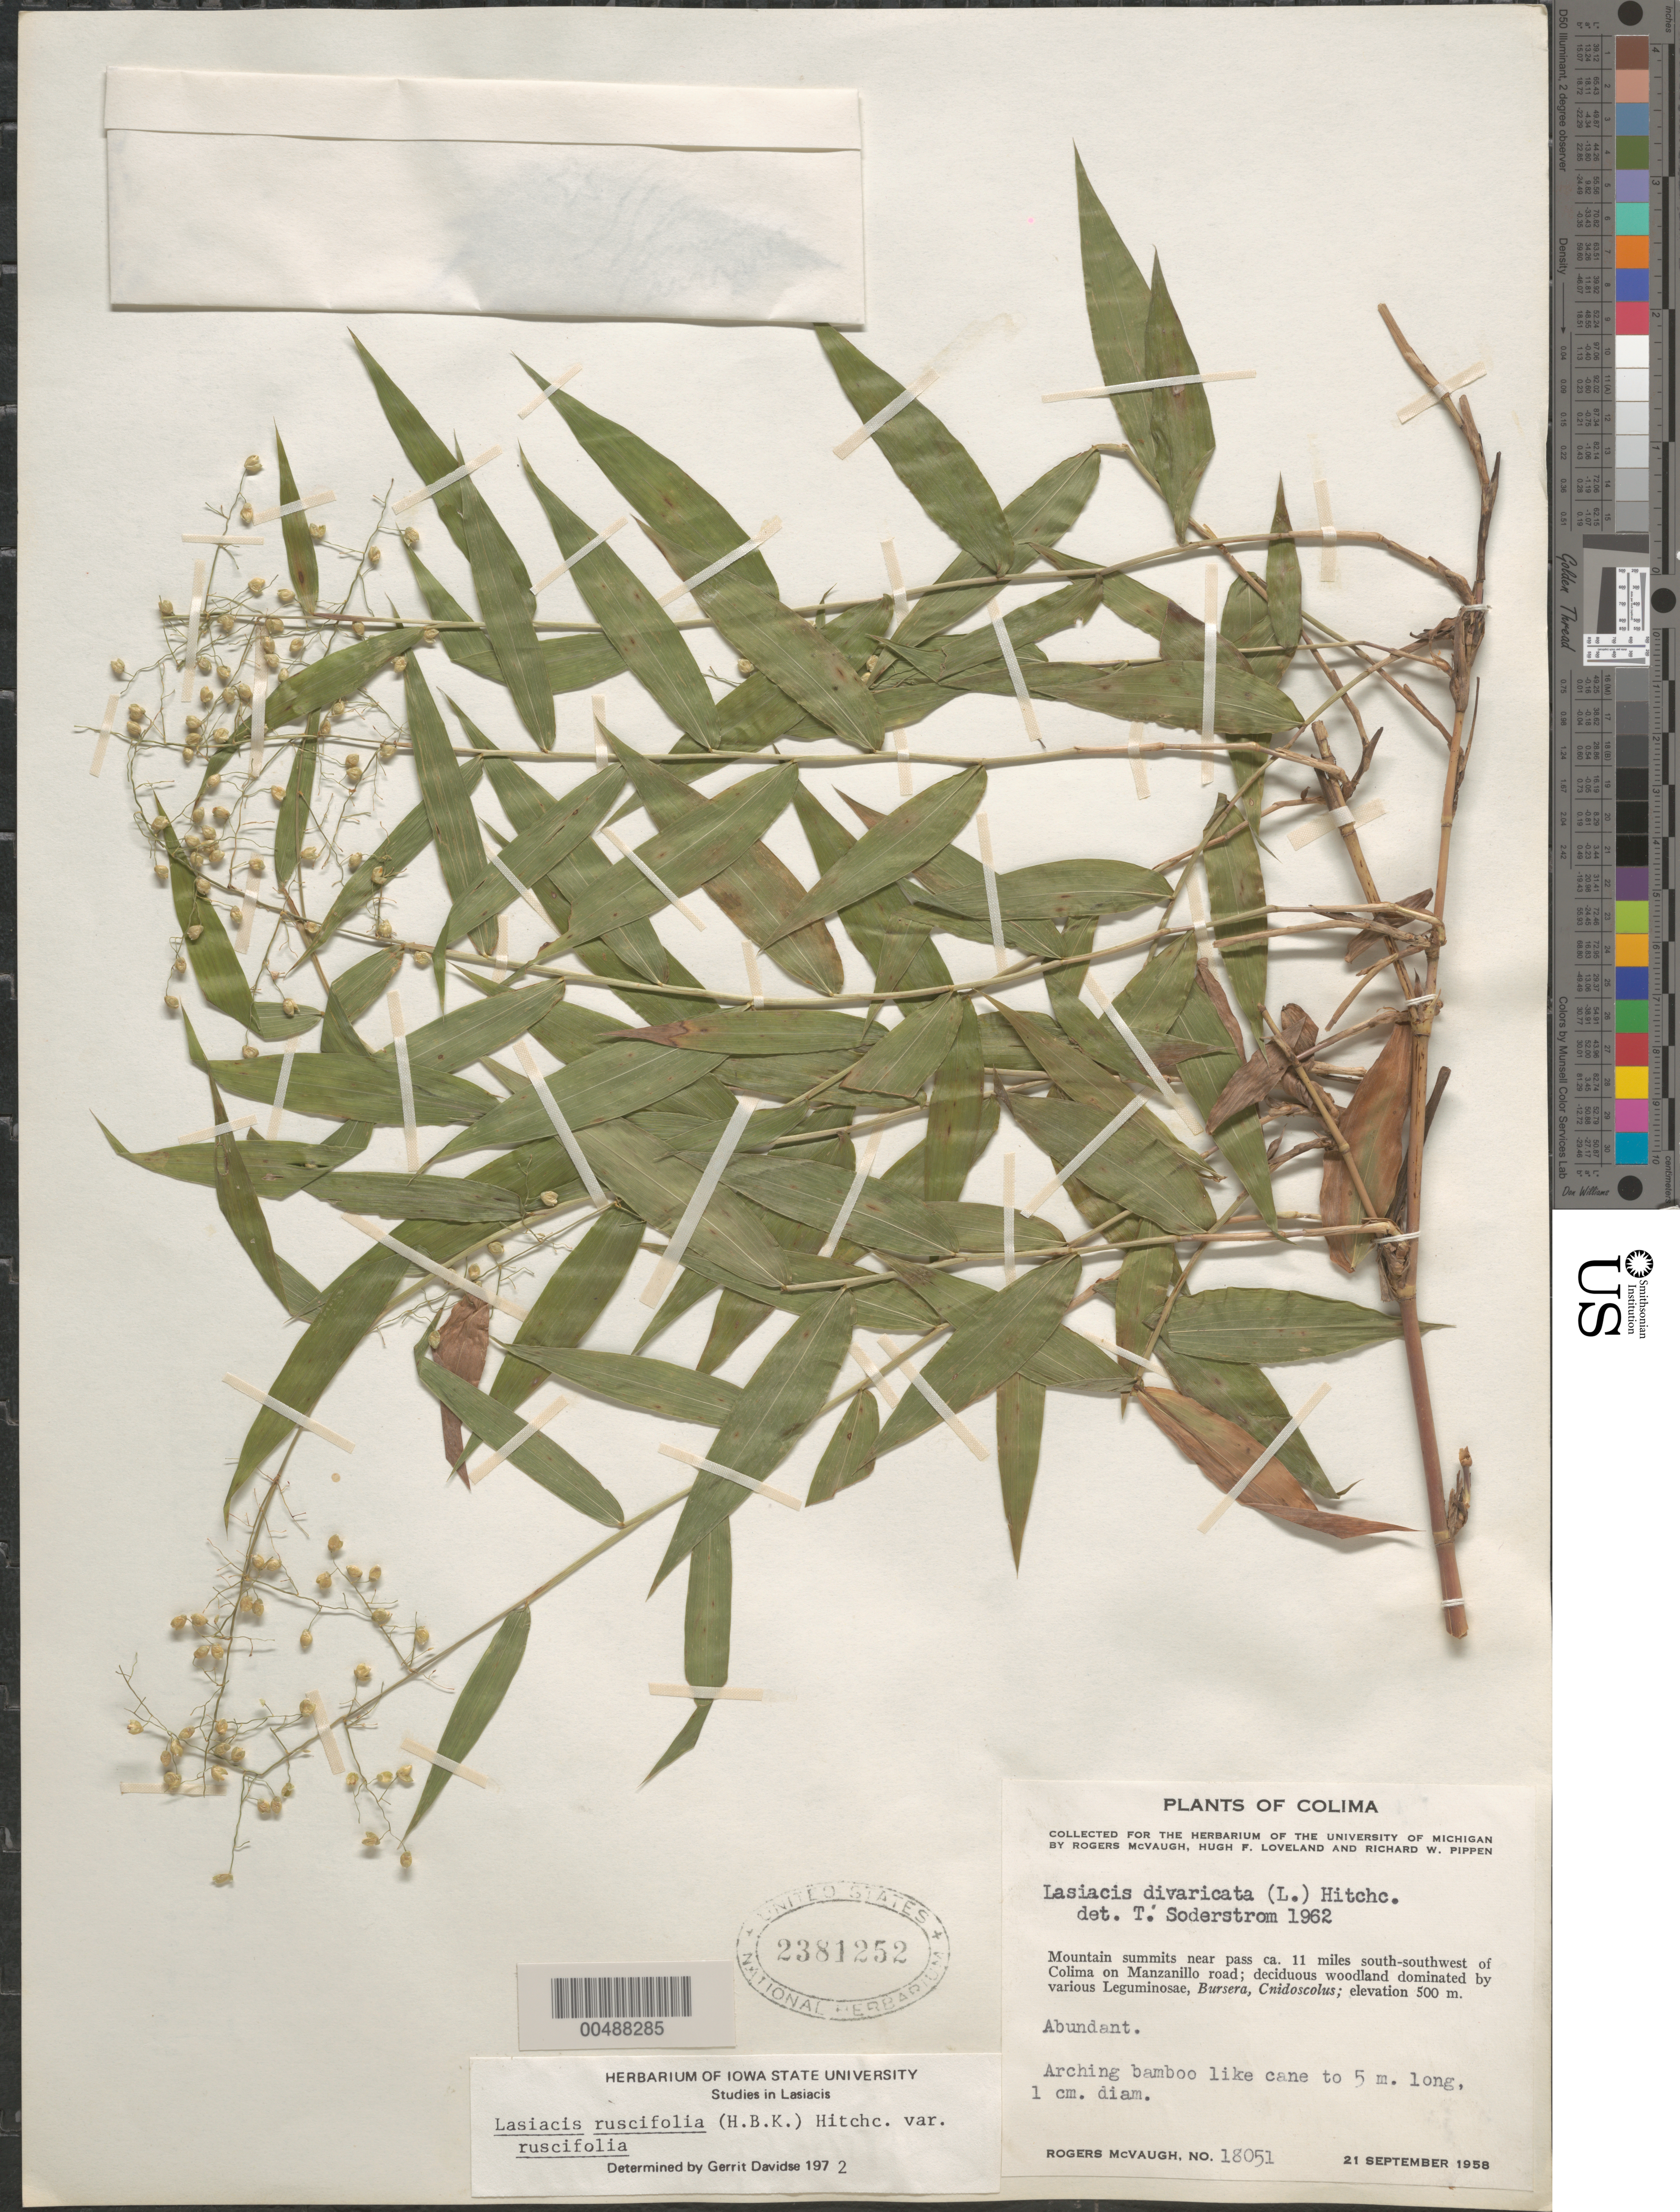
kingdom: Plantae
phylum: Tracheophyta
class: Liliopsida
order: Poales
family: Poaceae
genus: Lasiacis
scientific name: Lasiacis ruscifolia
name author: (Kunth) Hitchc.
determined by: Davidse, Gerrit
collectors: R. McVaugh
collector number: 18051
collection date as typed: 21 Sep 1958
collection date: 1958-09-21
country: Mexico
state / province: Colima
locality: Mtn summits near pass ca 11 mi SSW of Colima on Manzanillo rd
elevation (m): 500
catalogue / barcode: US 2381252